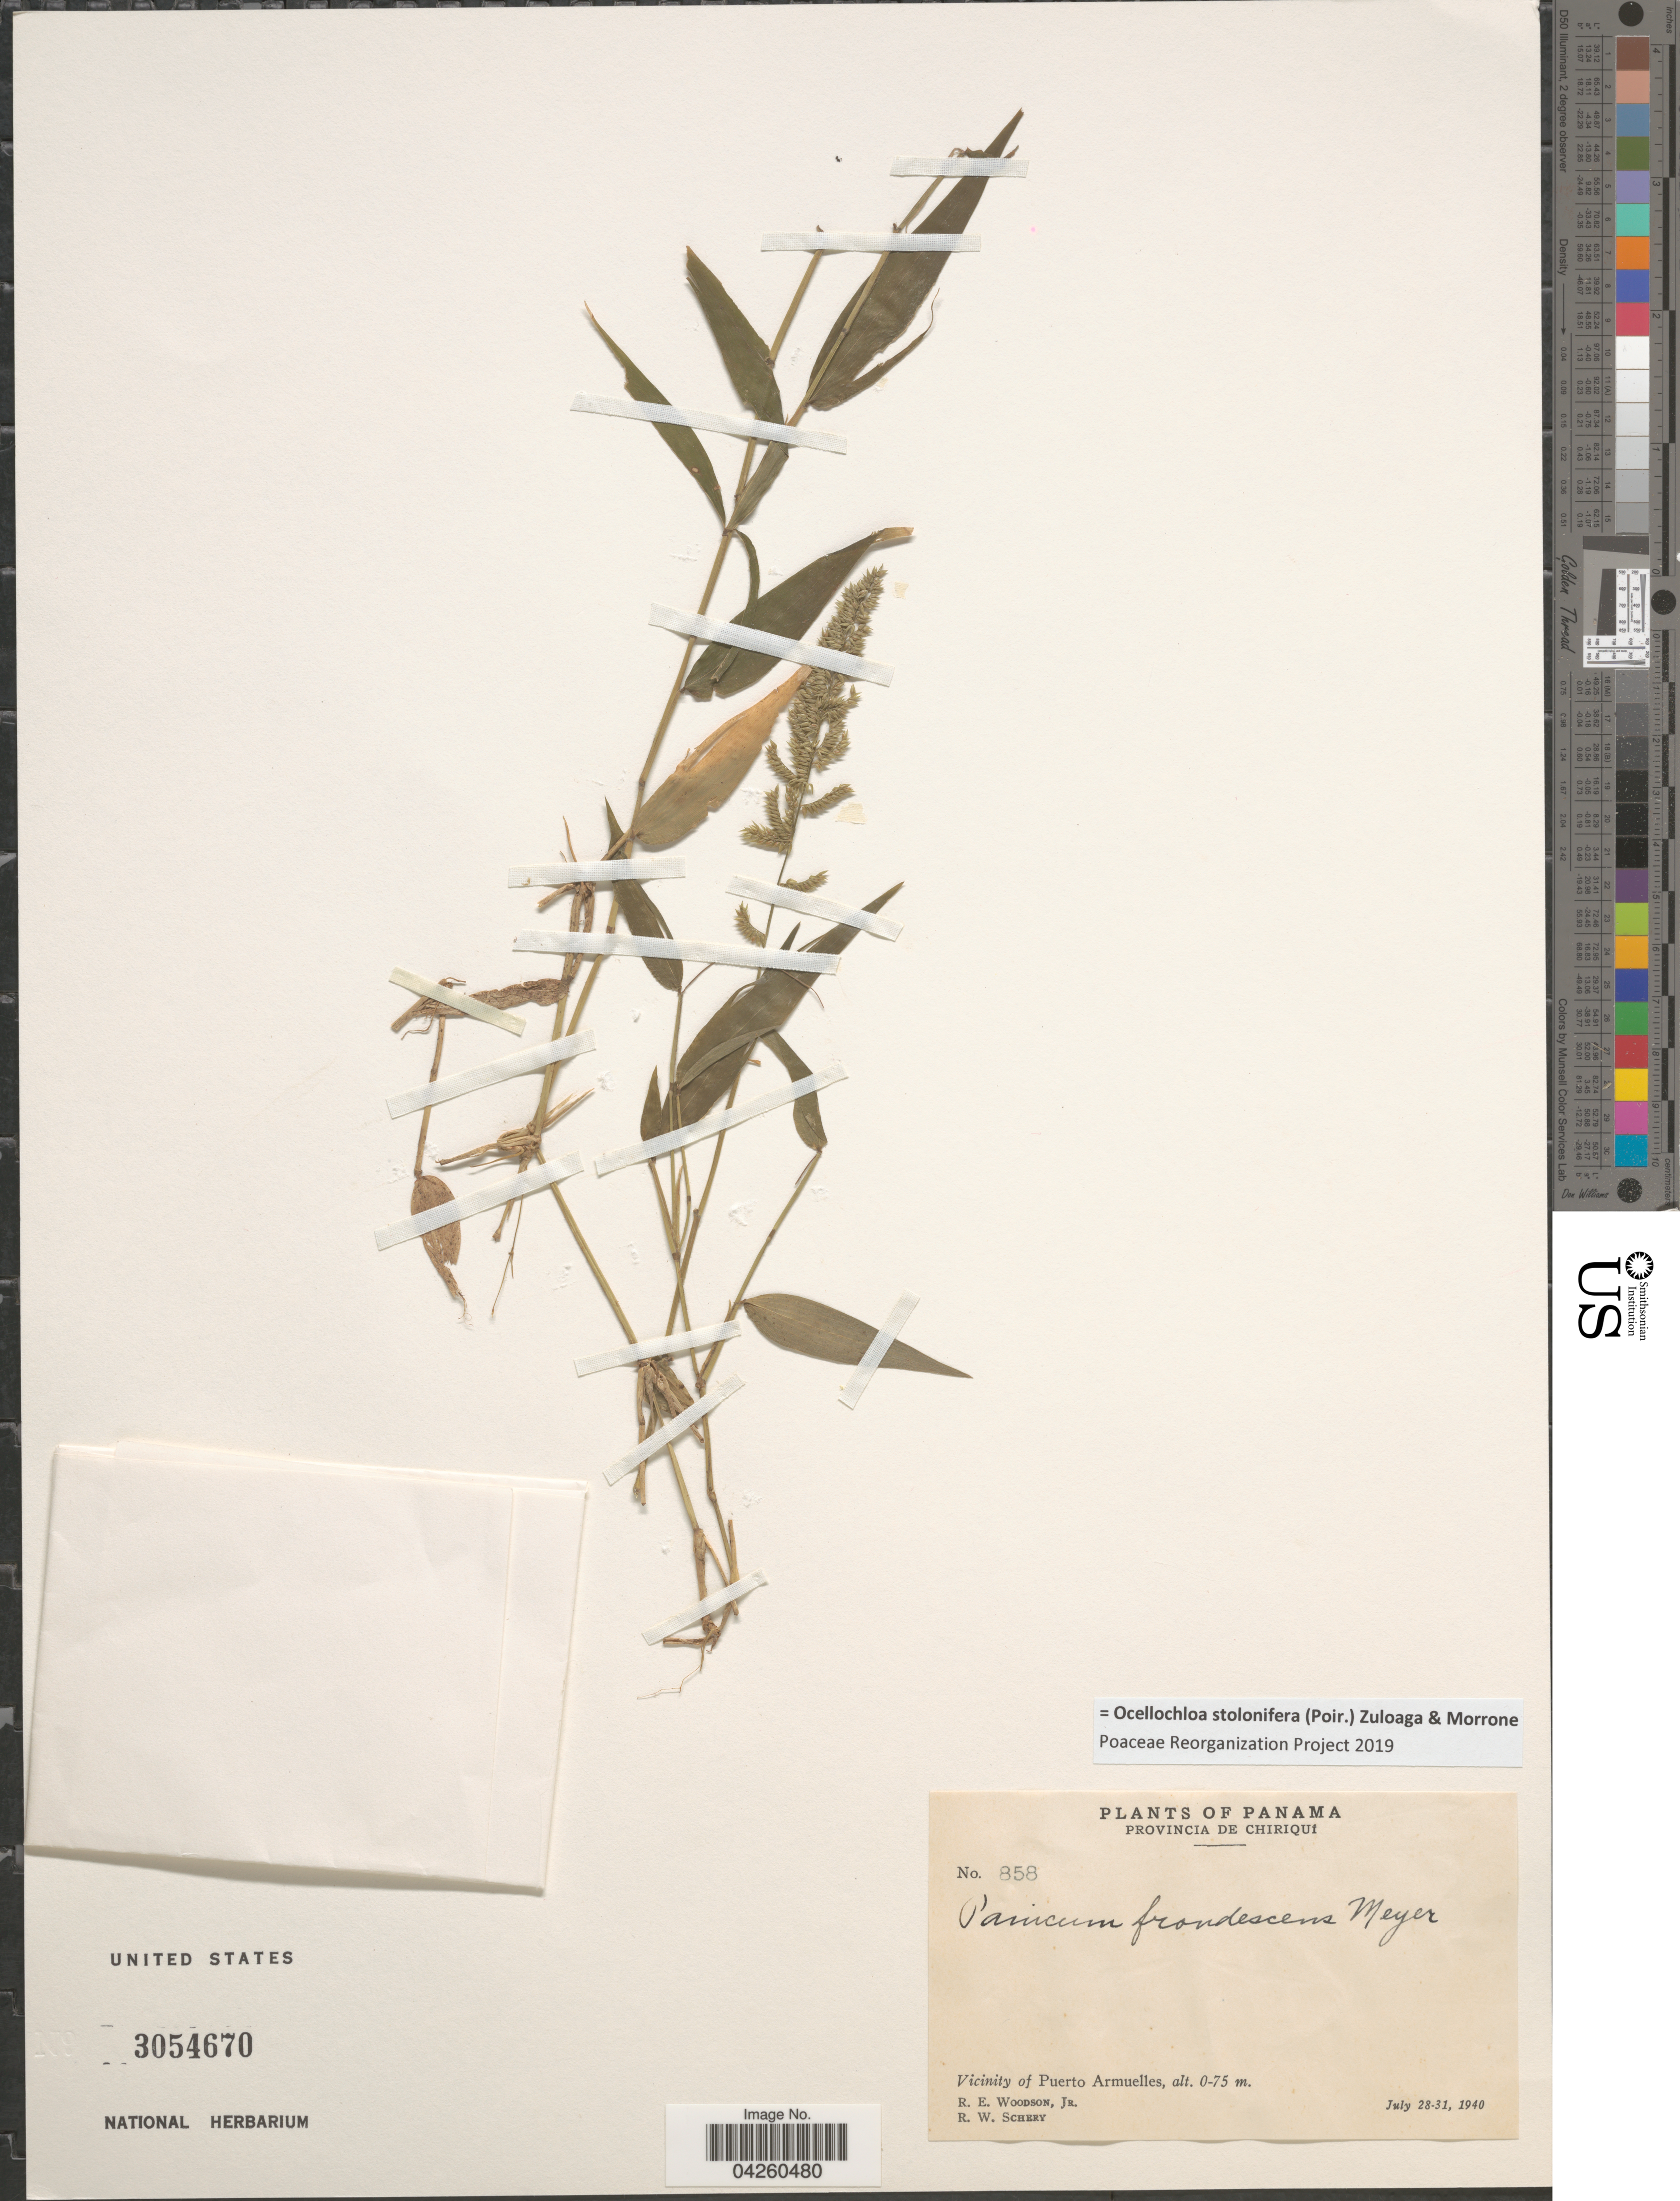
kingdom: Plantae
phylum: Tracheophyta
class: Liliopsida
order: Poales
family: Poaceae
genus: Ocellochloa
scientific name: Ocellochloa stolonifera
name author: (Poir.) Zuloaga & Morrone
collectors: R. E. Woodson & R. W. Schery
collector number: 858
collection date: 1940-07-28/1940-07-31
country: Panama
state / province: Chiriqui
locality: Provincia de Chirqui. Vicinity of Puerto Armuelles.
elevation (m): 0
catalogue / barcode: US 3054670